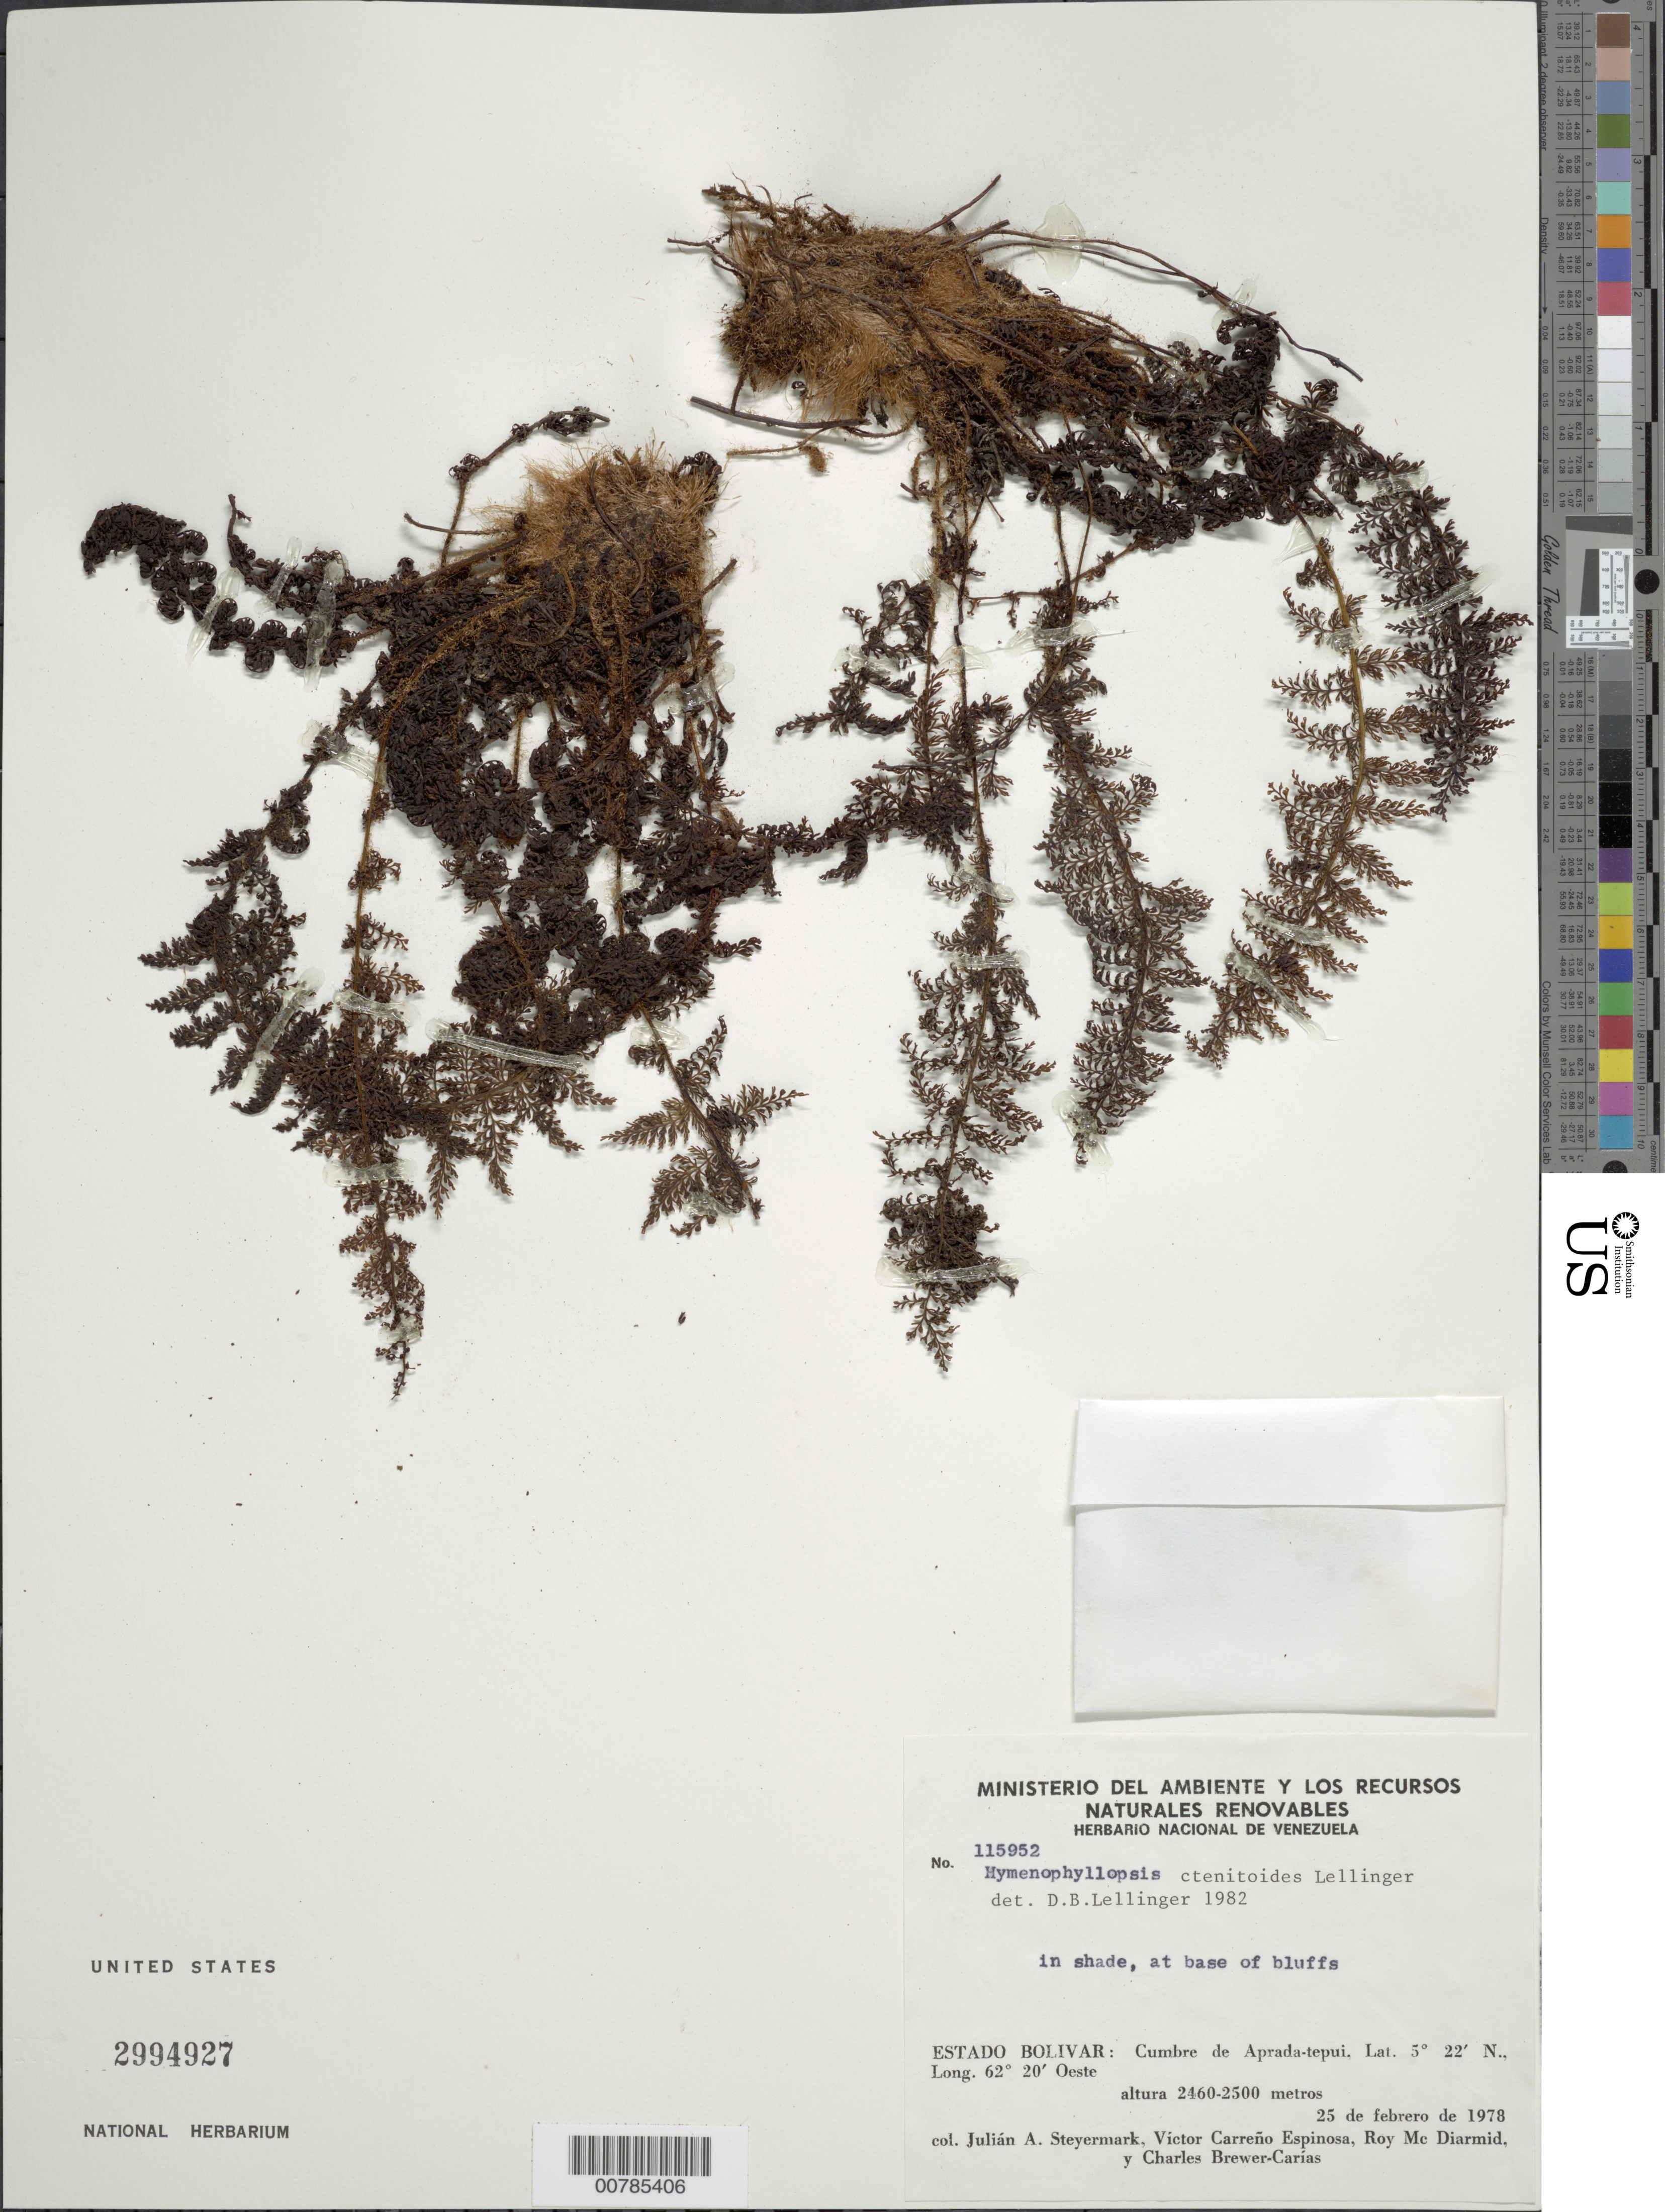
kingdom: Plantae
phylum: Tracheophyta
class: Polypodiopsida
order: Cyatheales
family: Cyatheaceae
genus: Cyathea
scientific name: Cyathea ctenitoides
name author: (Lellinger) Christenh.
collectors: J. Steyermark, V. Carreño E., R. Mc Diarmid & C. Brewer-Carias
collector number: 115952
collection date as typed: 25-Feb-78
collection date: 1978-02-25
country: Venezuela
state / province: Bolívar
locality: Aprada-tepuí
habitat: Shade, at base of bluffs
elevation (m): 2460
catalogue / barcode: US 2994927